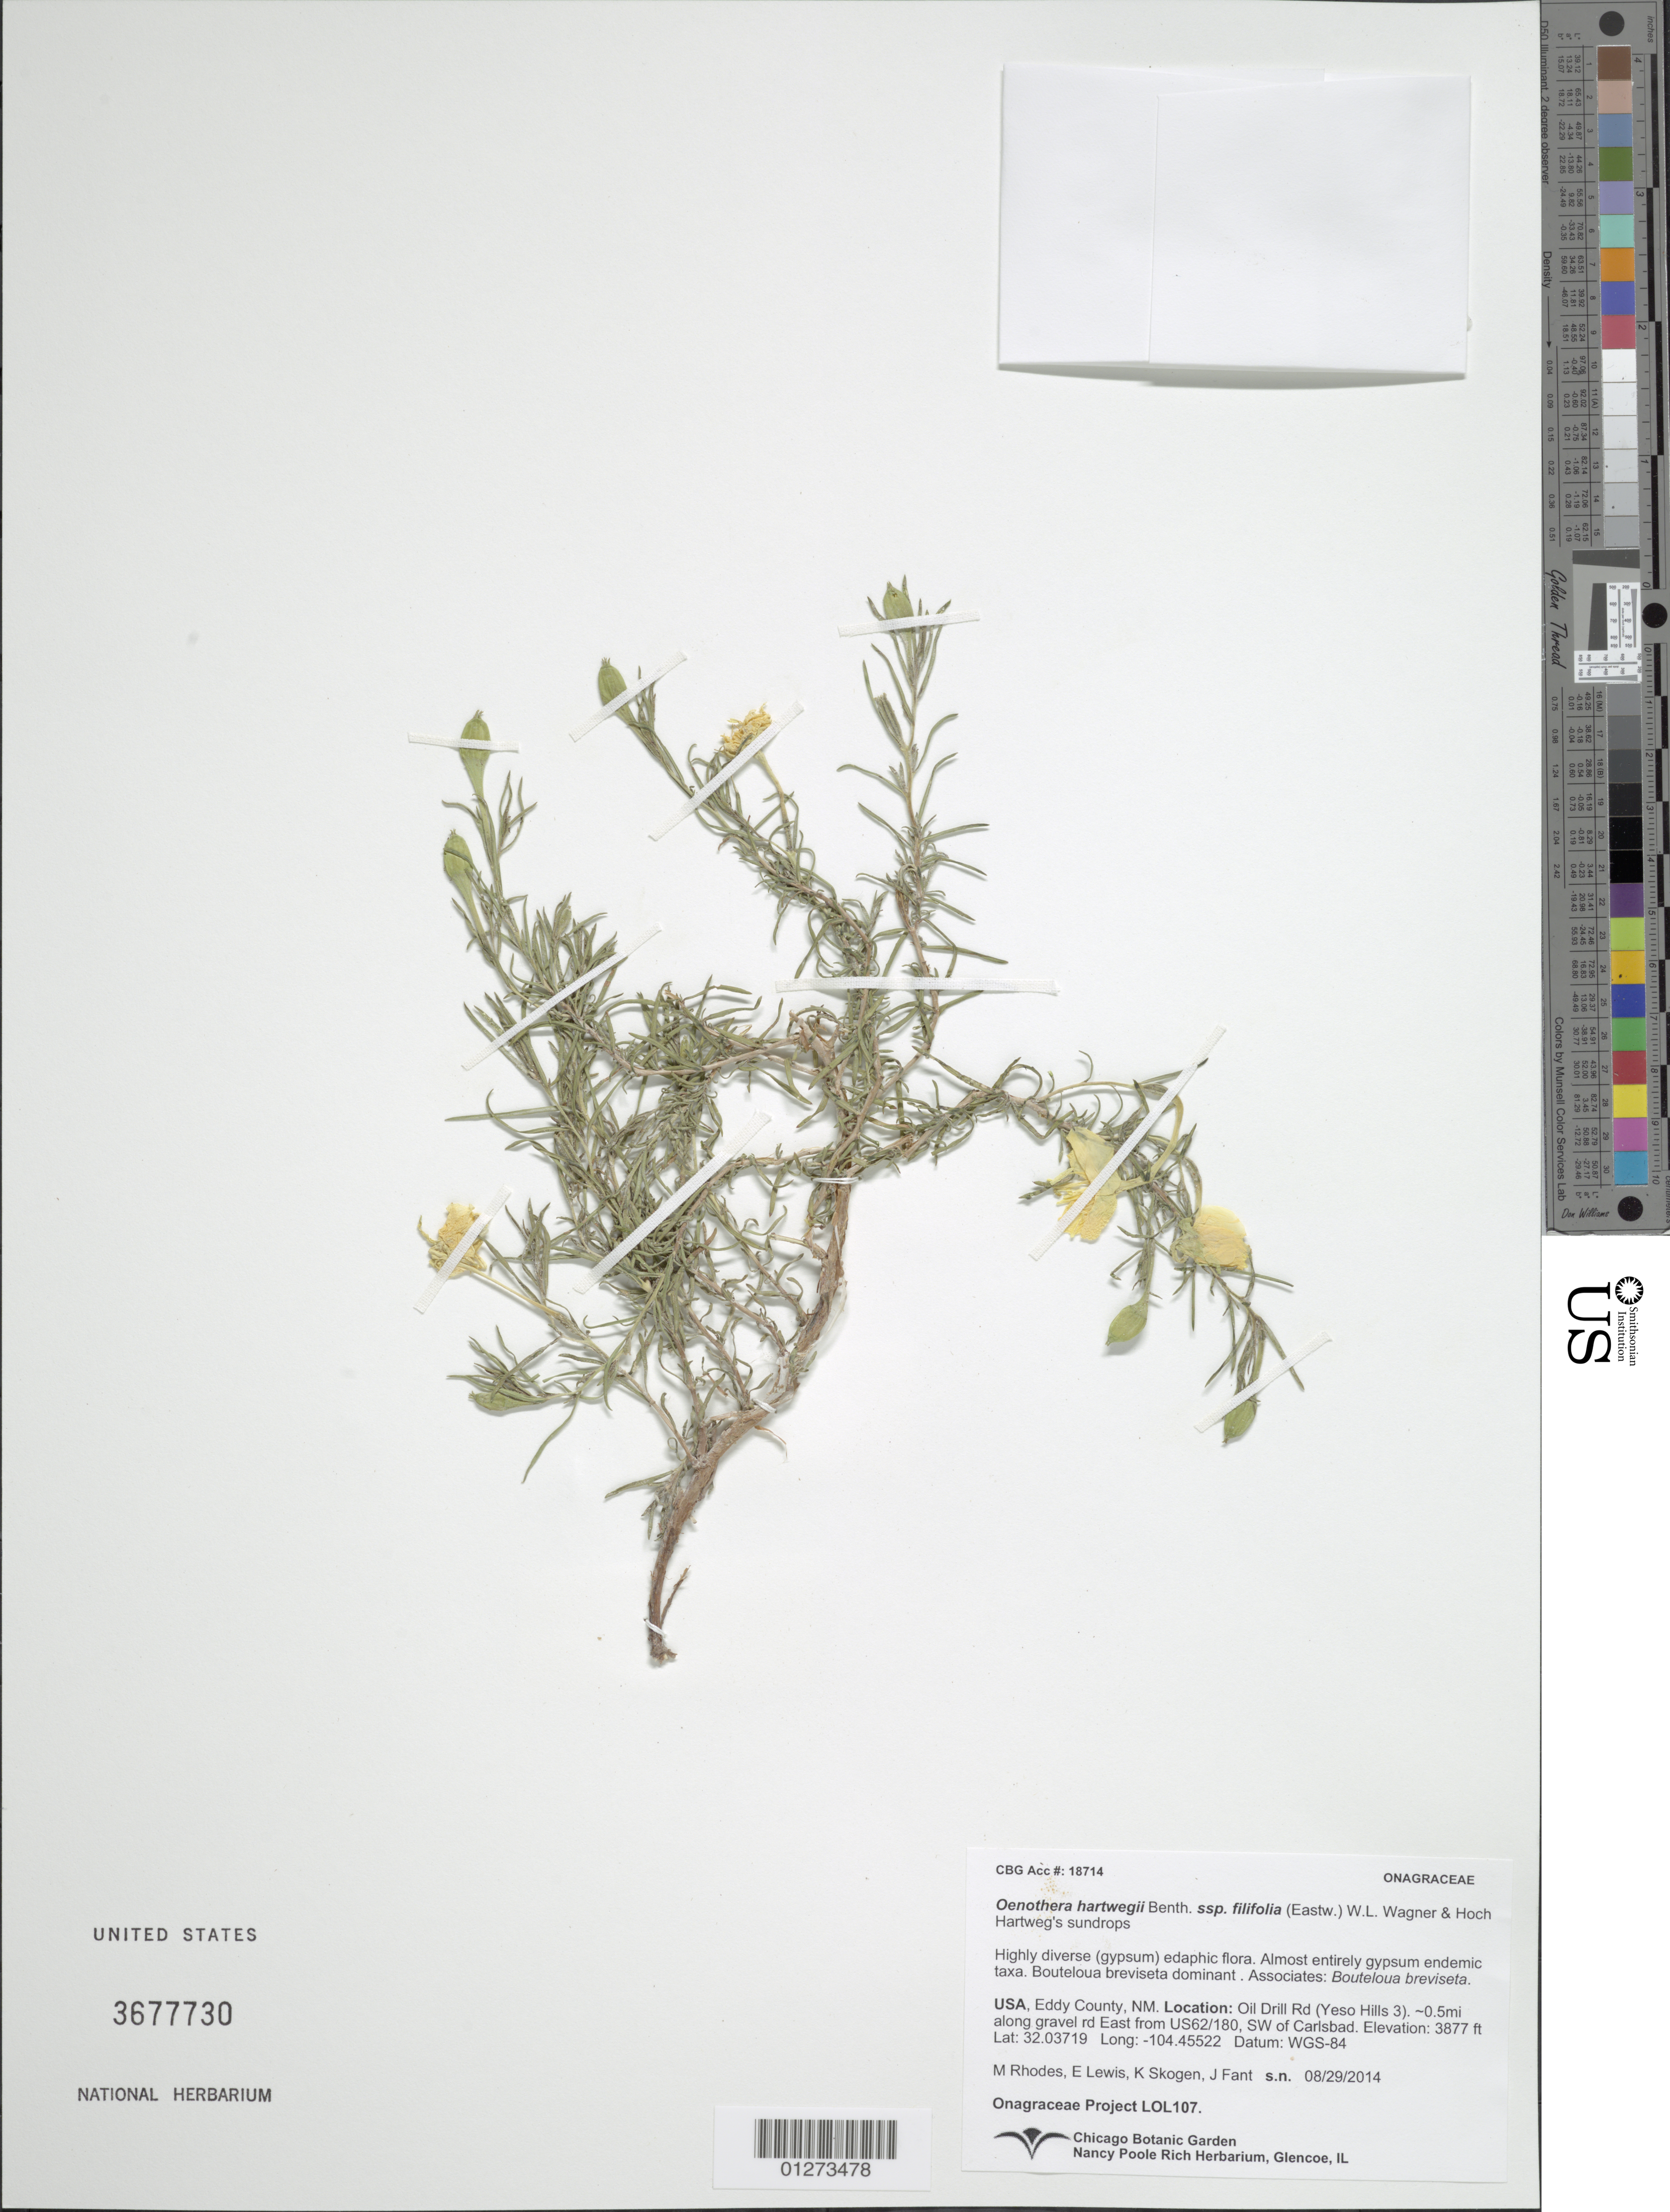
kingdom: Plantae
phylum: Tracheophyta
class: Magnoliopsida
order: Myrtales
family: Onagraceae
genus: Oenothera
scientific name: Oenothera hartwegii subsp. filifolia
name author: (Eastw.) W.L. Wagner & Hoch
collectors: Onagraceae Project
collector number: LOL 107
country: United States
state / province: New Mexico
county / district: Eddy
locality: ~0.5mi along gravel rd East from US62/180, SW of Carlsbad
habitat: Highly diverse (gypsum) edaphic flora. Almost entirely gypsum endemic taxa. Bouteloua breviseta dominant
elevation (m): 1182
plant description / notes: CHIC, US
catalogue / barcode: US 3677730